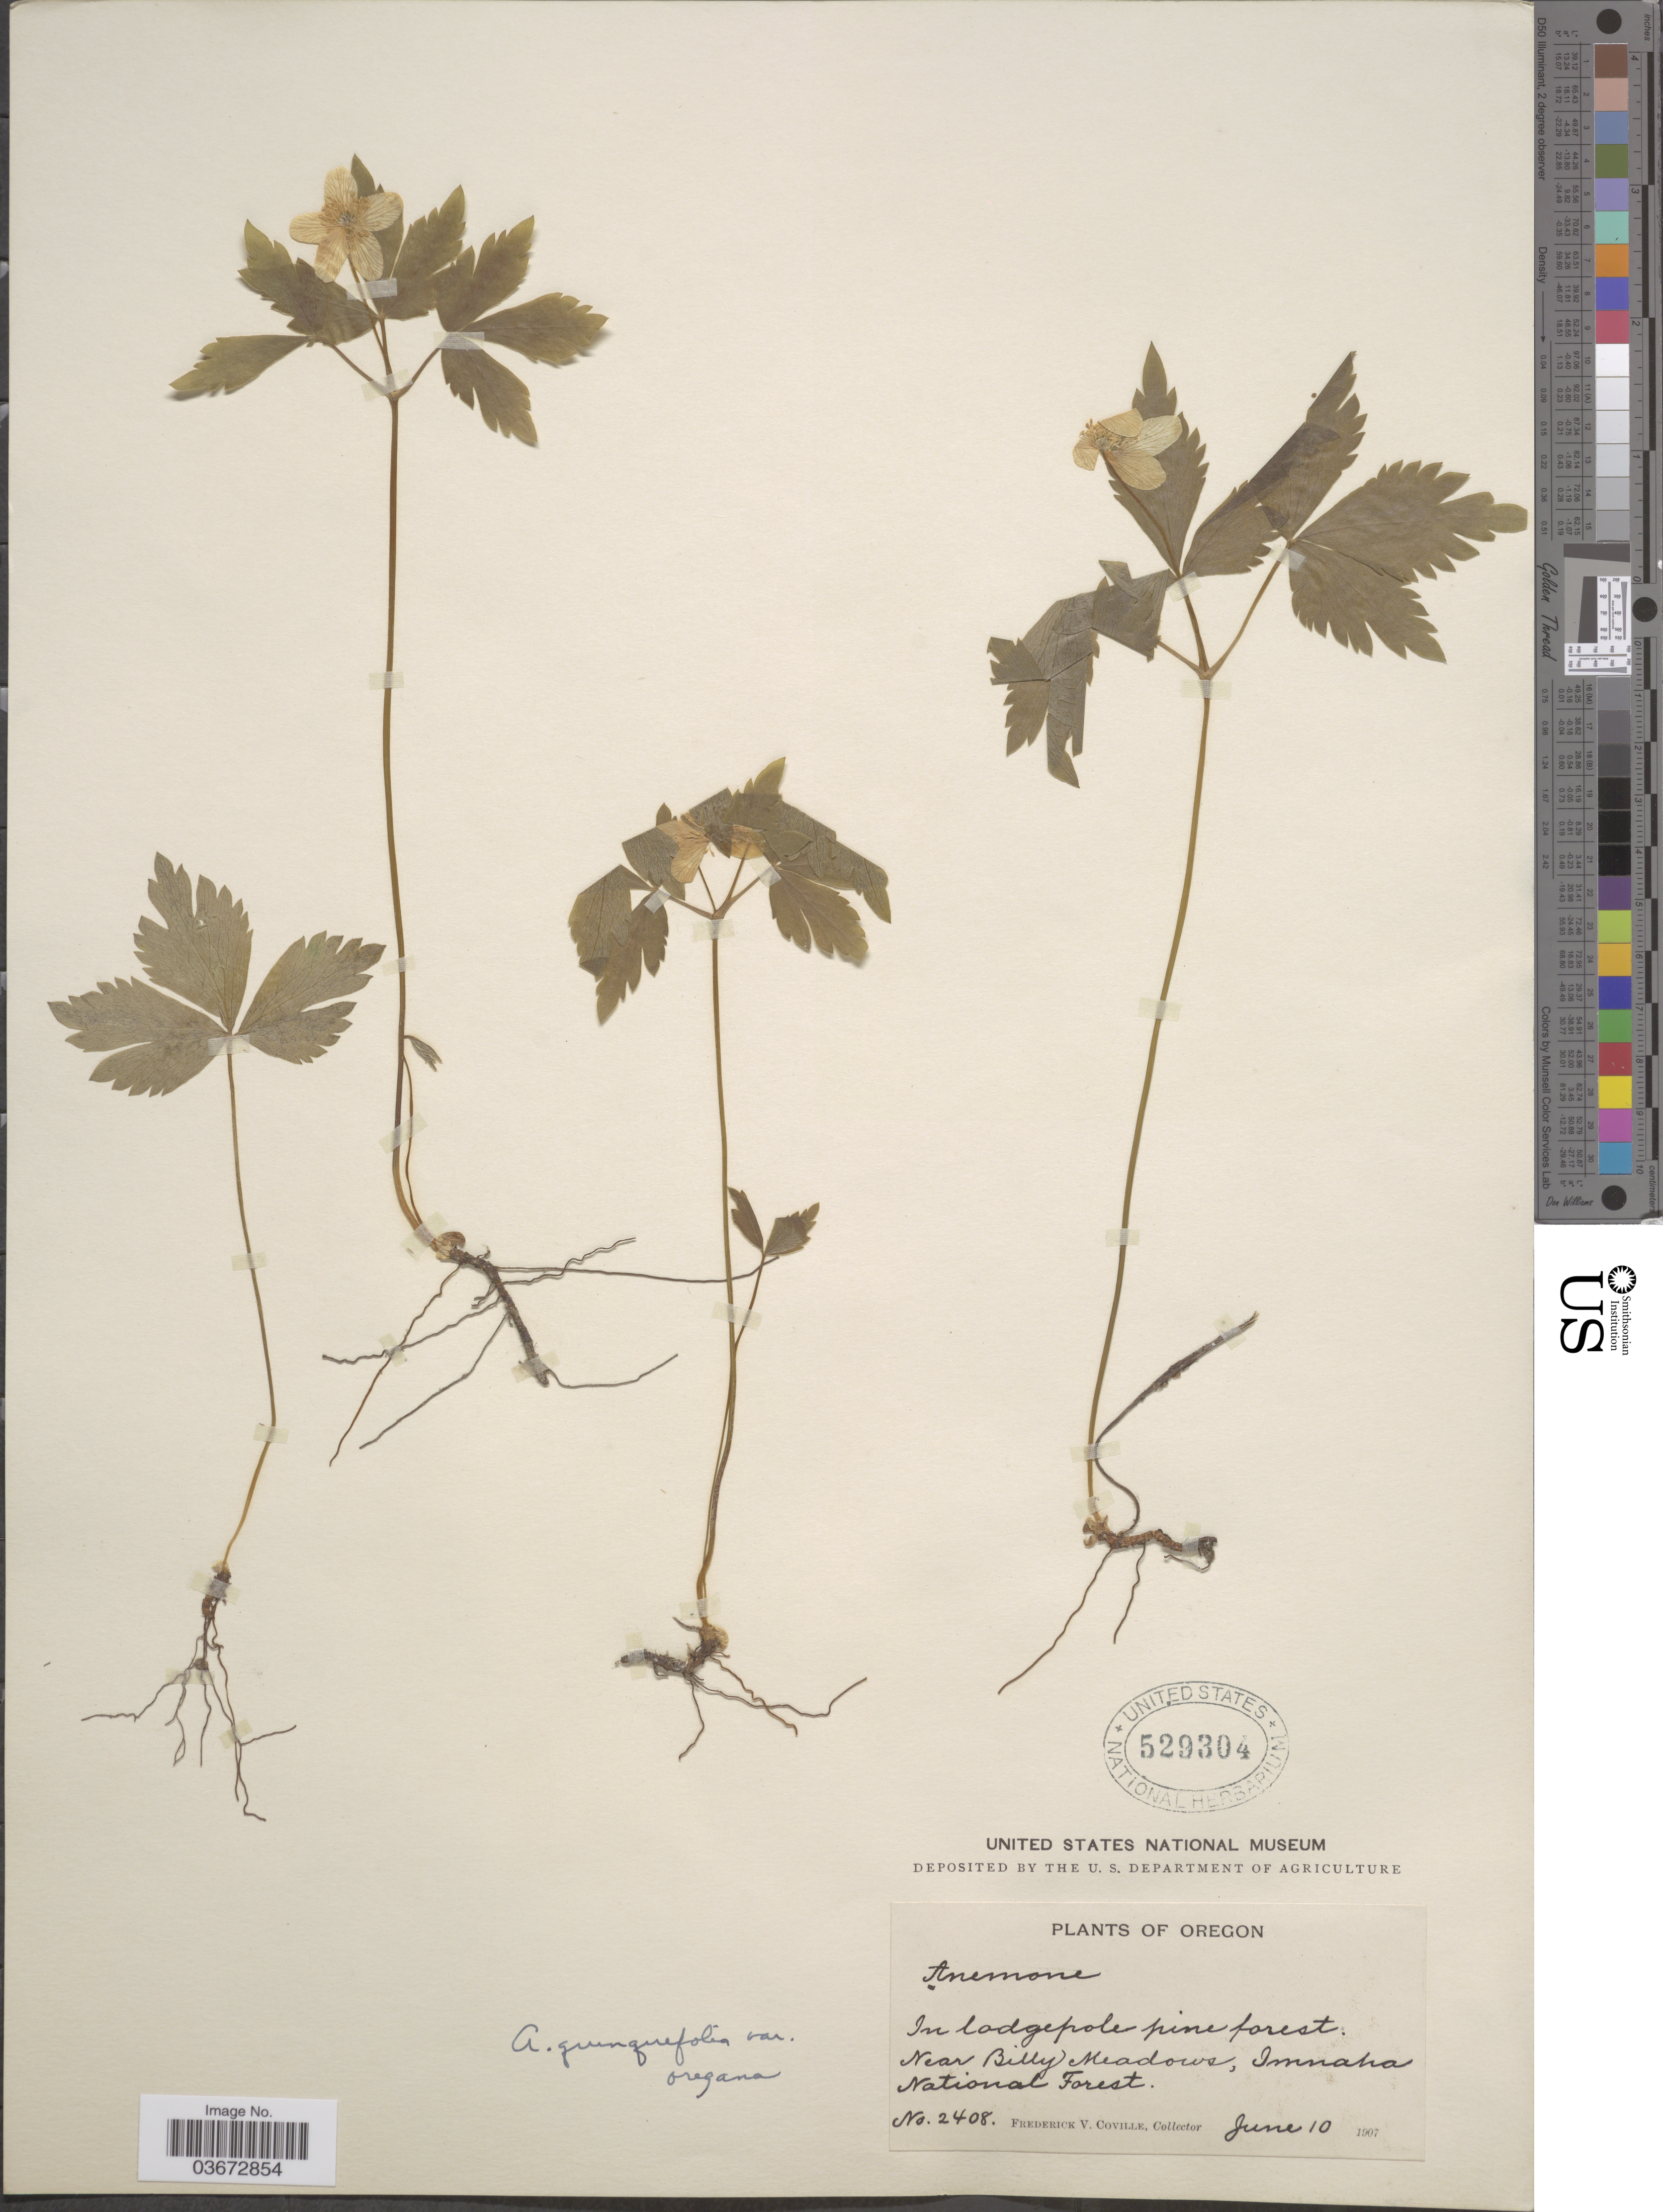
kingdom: Plantae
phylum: Tracheophyta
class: Magnoliopsida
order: Ranunculales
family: Ranunculaceae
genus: Anemone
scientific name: Anemone quinquefolia var. oregana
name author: (A. Gray) B.L. Rob.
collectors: F. V. Coville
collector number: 2408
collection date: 1907-06-10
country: United States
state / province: Oregon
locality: Near Billy Meadows, Imnaha National Forest.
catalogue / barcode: US 529304